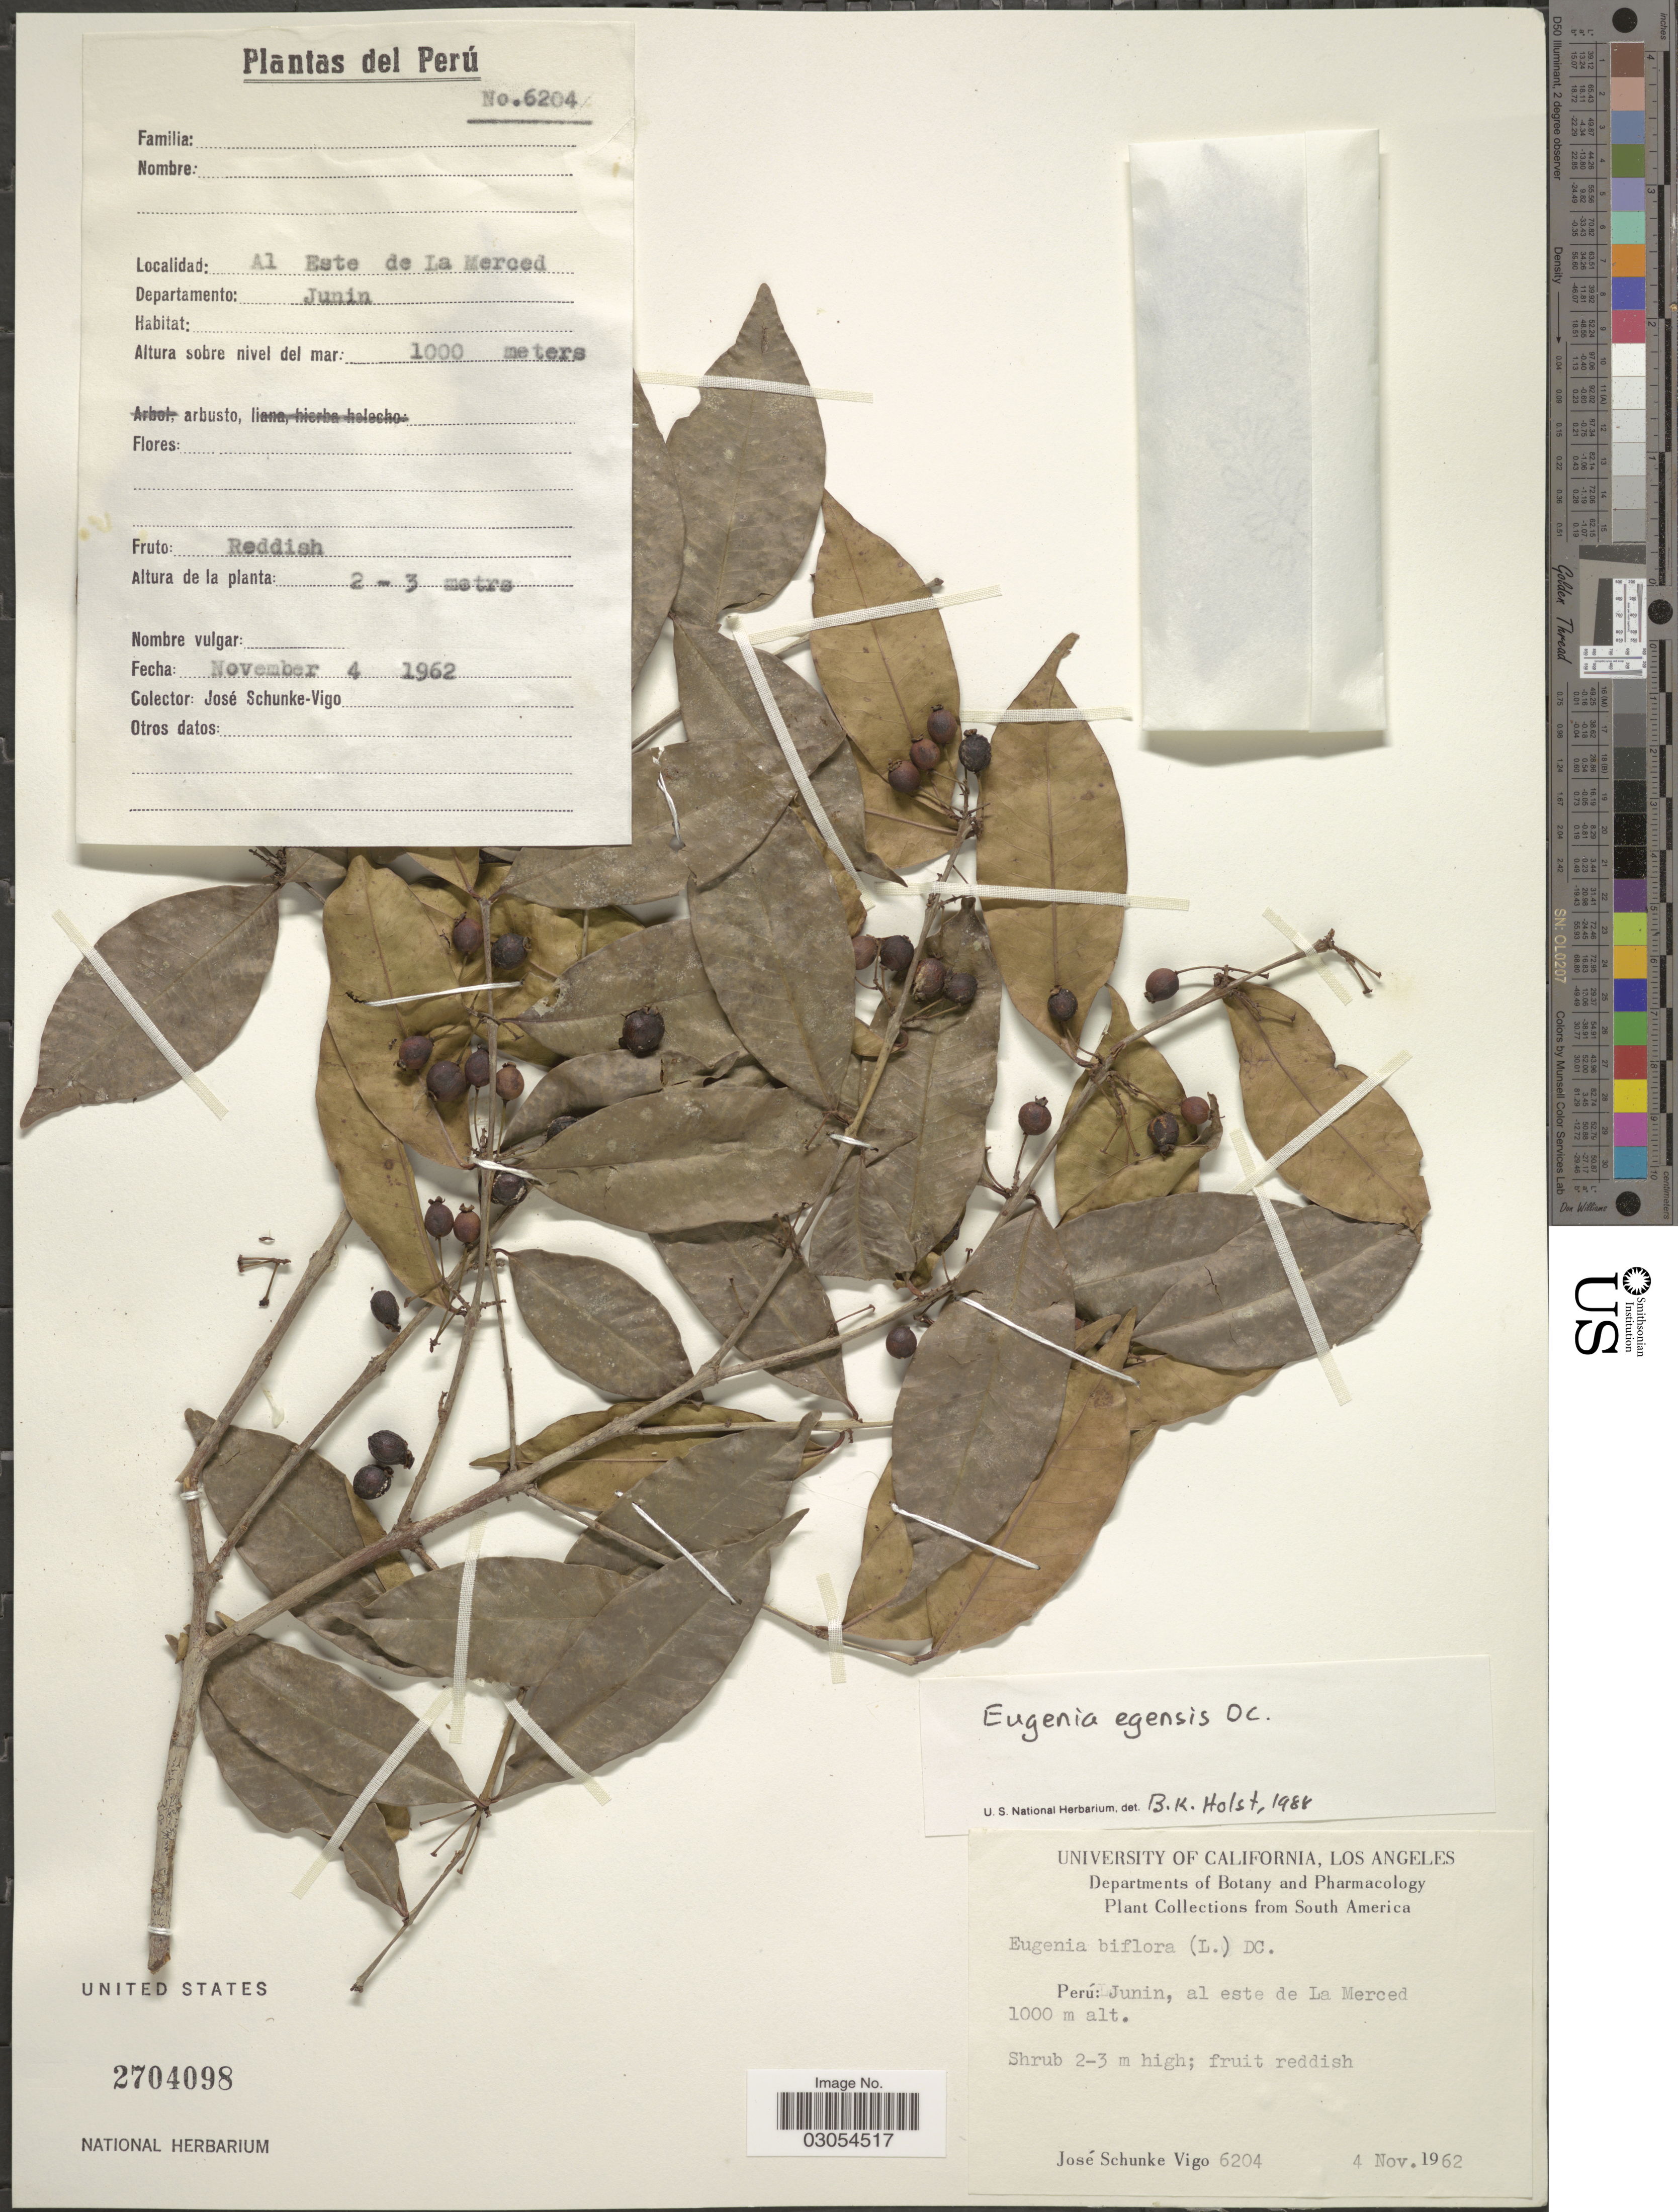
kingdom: Plantae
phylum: Tracheophyta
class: Magnoliopsida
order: Myrtales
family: Myrtaceae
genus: Eugenia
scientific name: Eugenia egensis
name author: DC.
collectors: J. Schunke Vigo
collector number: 6204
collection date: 1962-11-04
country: Peru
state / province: Junín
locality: Al este de La Merced.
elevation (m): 1000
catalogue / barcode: US 2704098